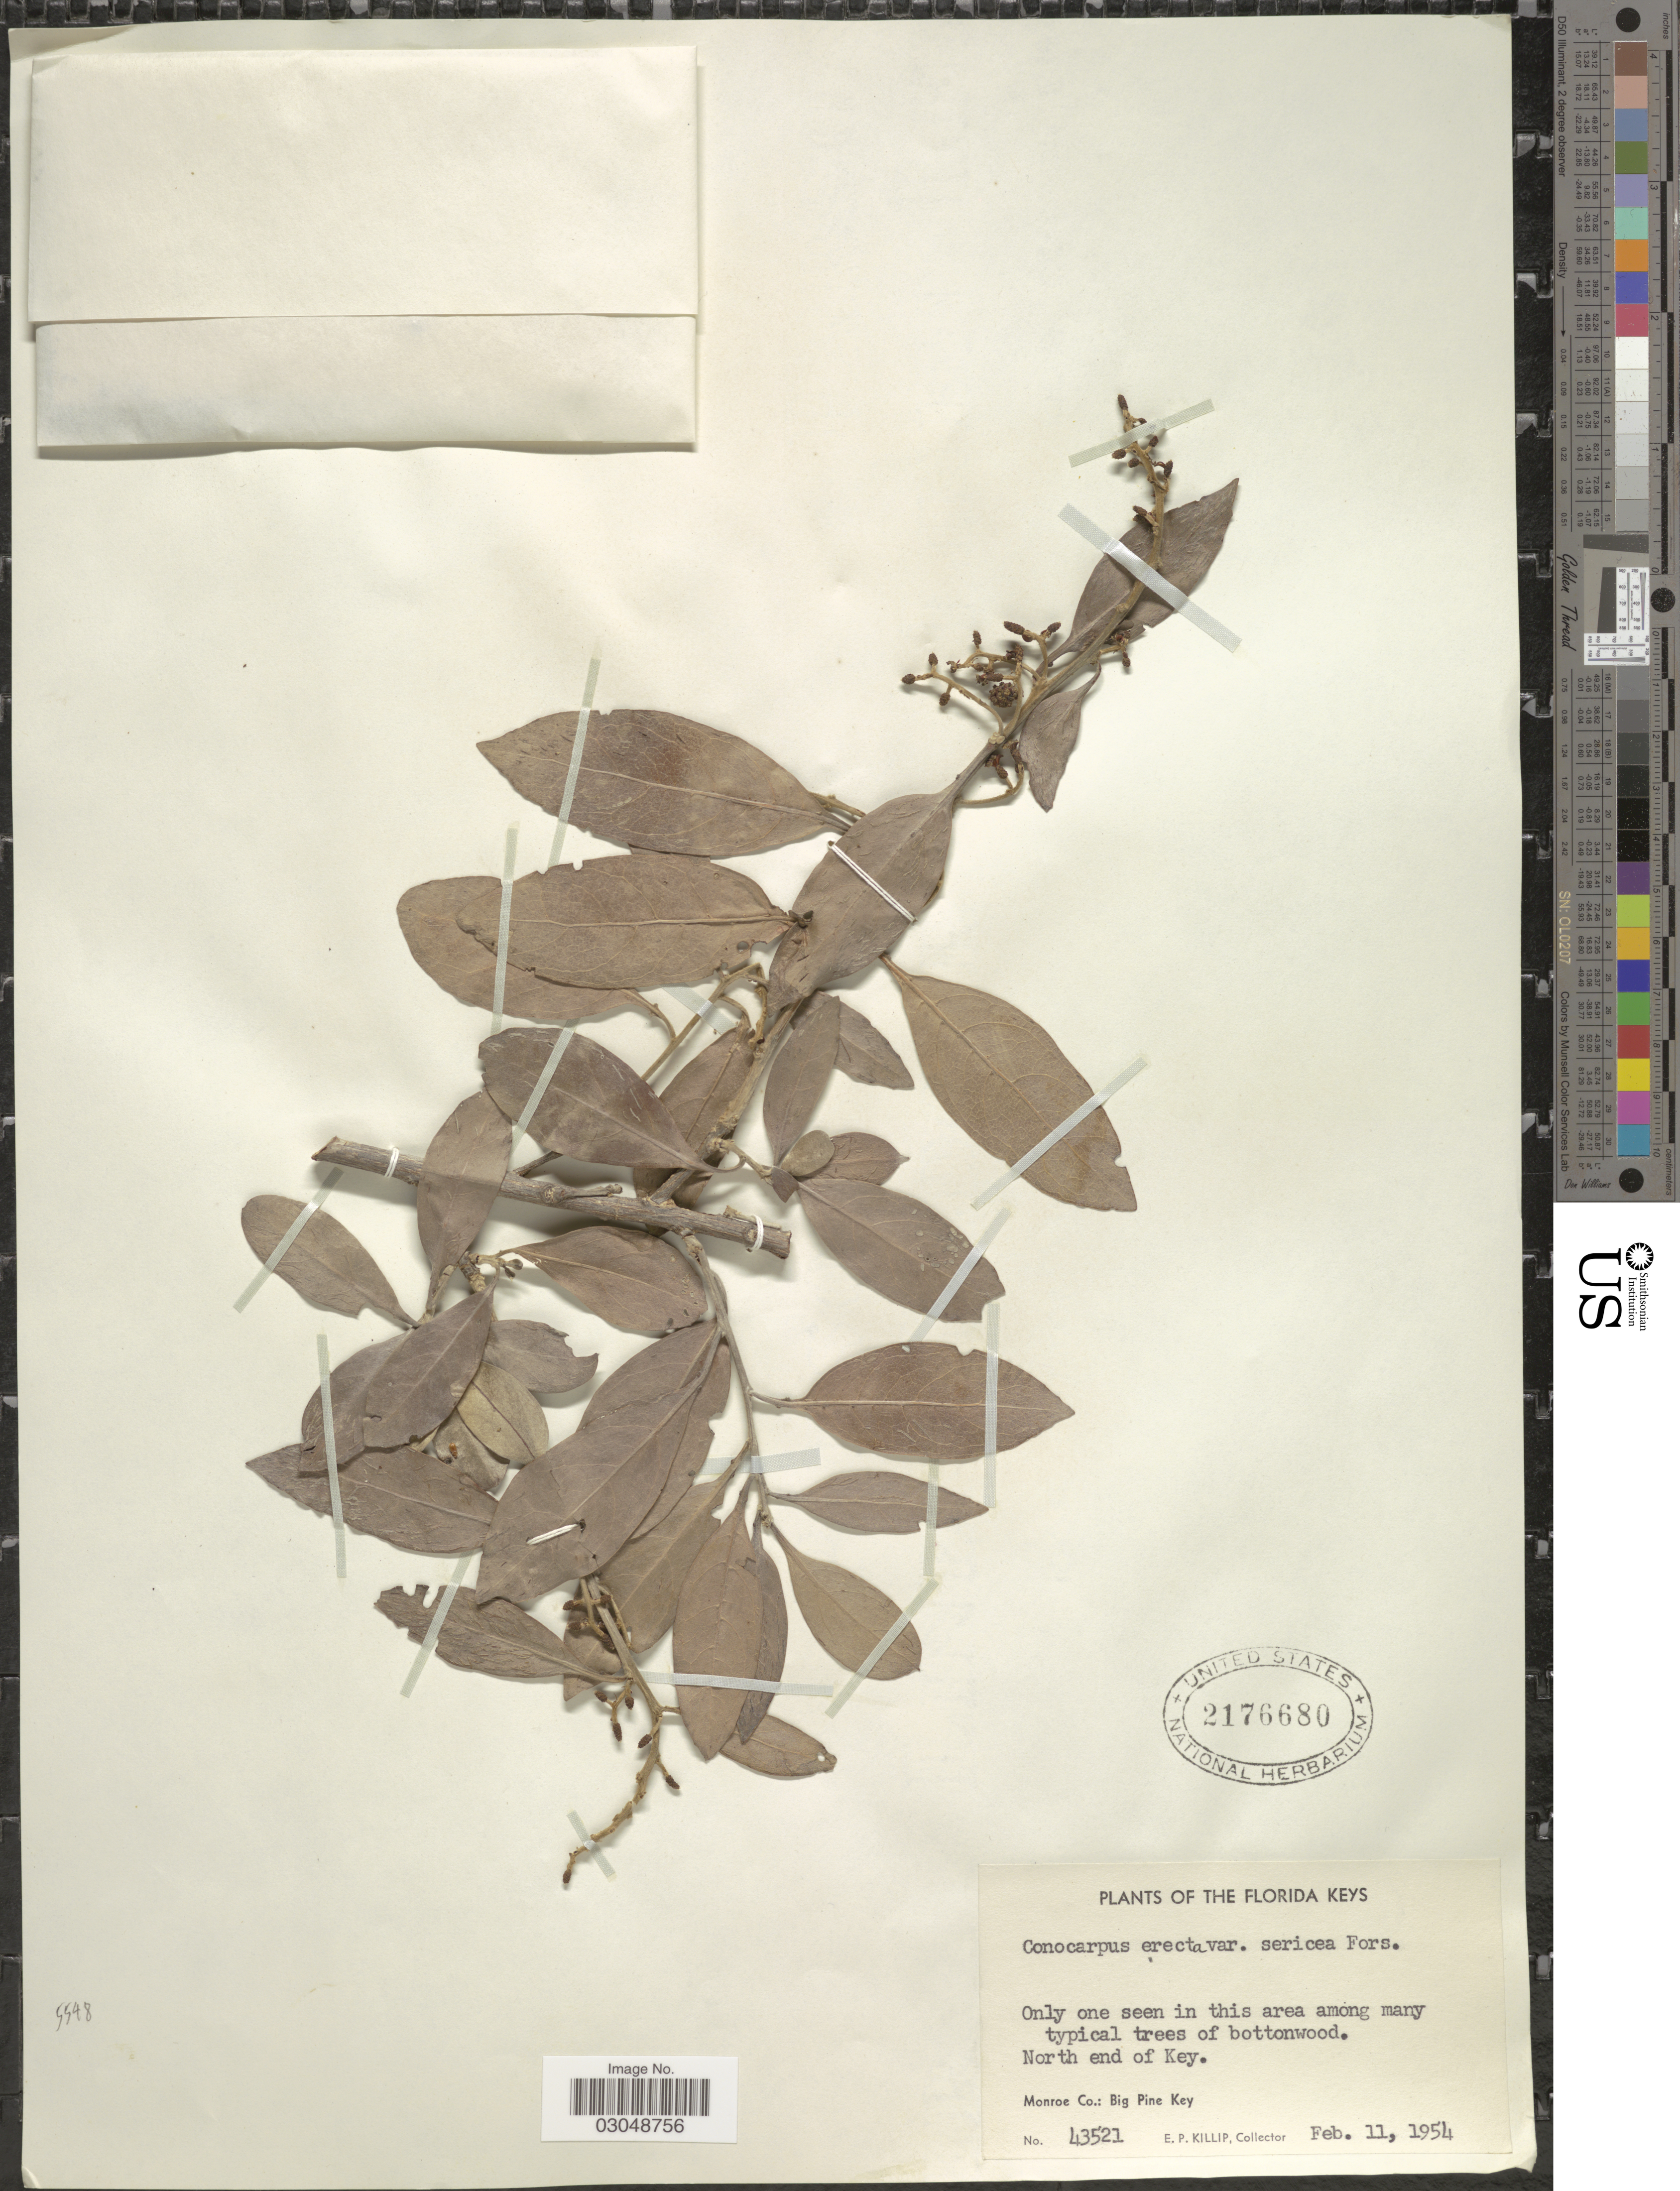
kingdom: Plantae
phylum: Tracheophyta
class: Magnoliopsida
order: Myrtales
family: Combretaceae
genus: Conocarpus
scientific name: Conocarpus erectus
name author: L.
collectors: E. P. Killip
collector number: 43521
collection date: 1954-02-11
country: United States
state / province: Florida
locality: Florida Keys. North end of Key. Monroe Co.: Big Pine Key.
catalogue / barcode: US 2176680